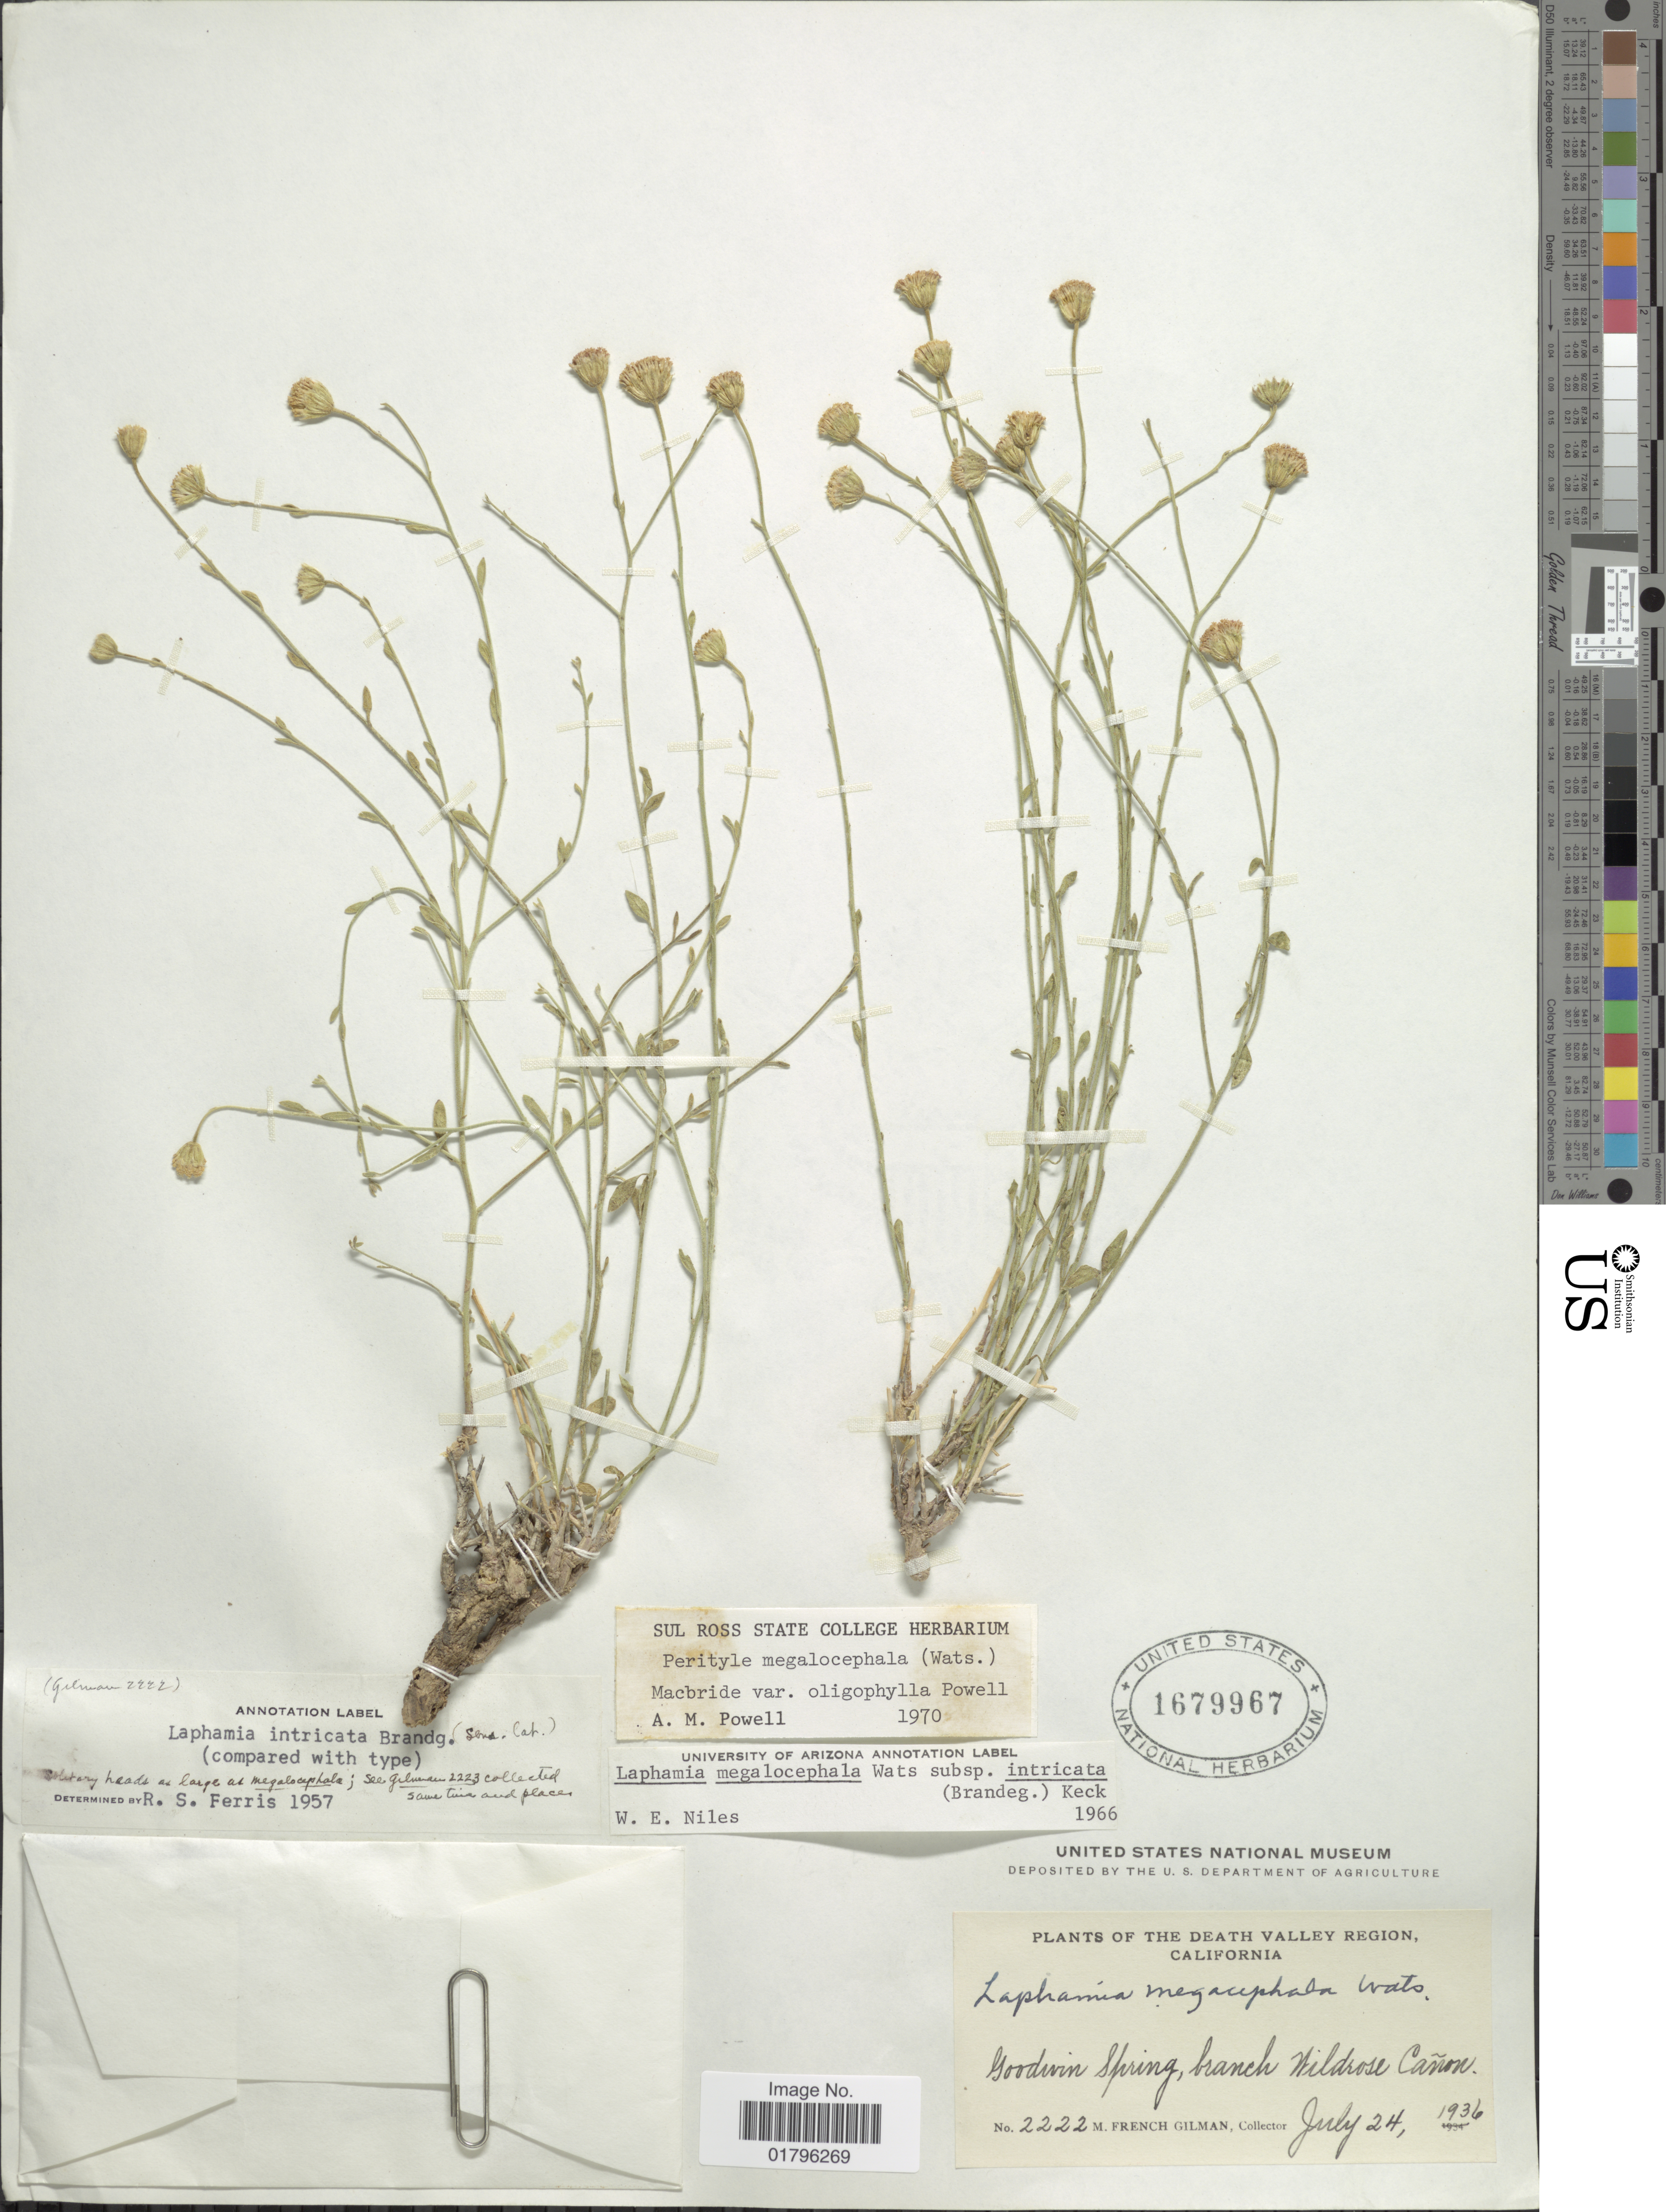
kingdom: Plantae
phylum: Tracheophyta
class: Magnoliopsida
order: Asterales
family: Asteraceae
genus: Perityle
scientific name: Perityle megalocephala var. oligophylla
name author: A.M. Powell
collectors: M. F. Gilman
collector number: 2222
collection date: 1936-07-24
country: United States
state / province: California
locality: Death Valley Region, Goodwin Spring, branch Wildrose Canon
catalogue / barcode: US 1679967